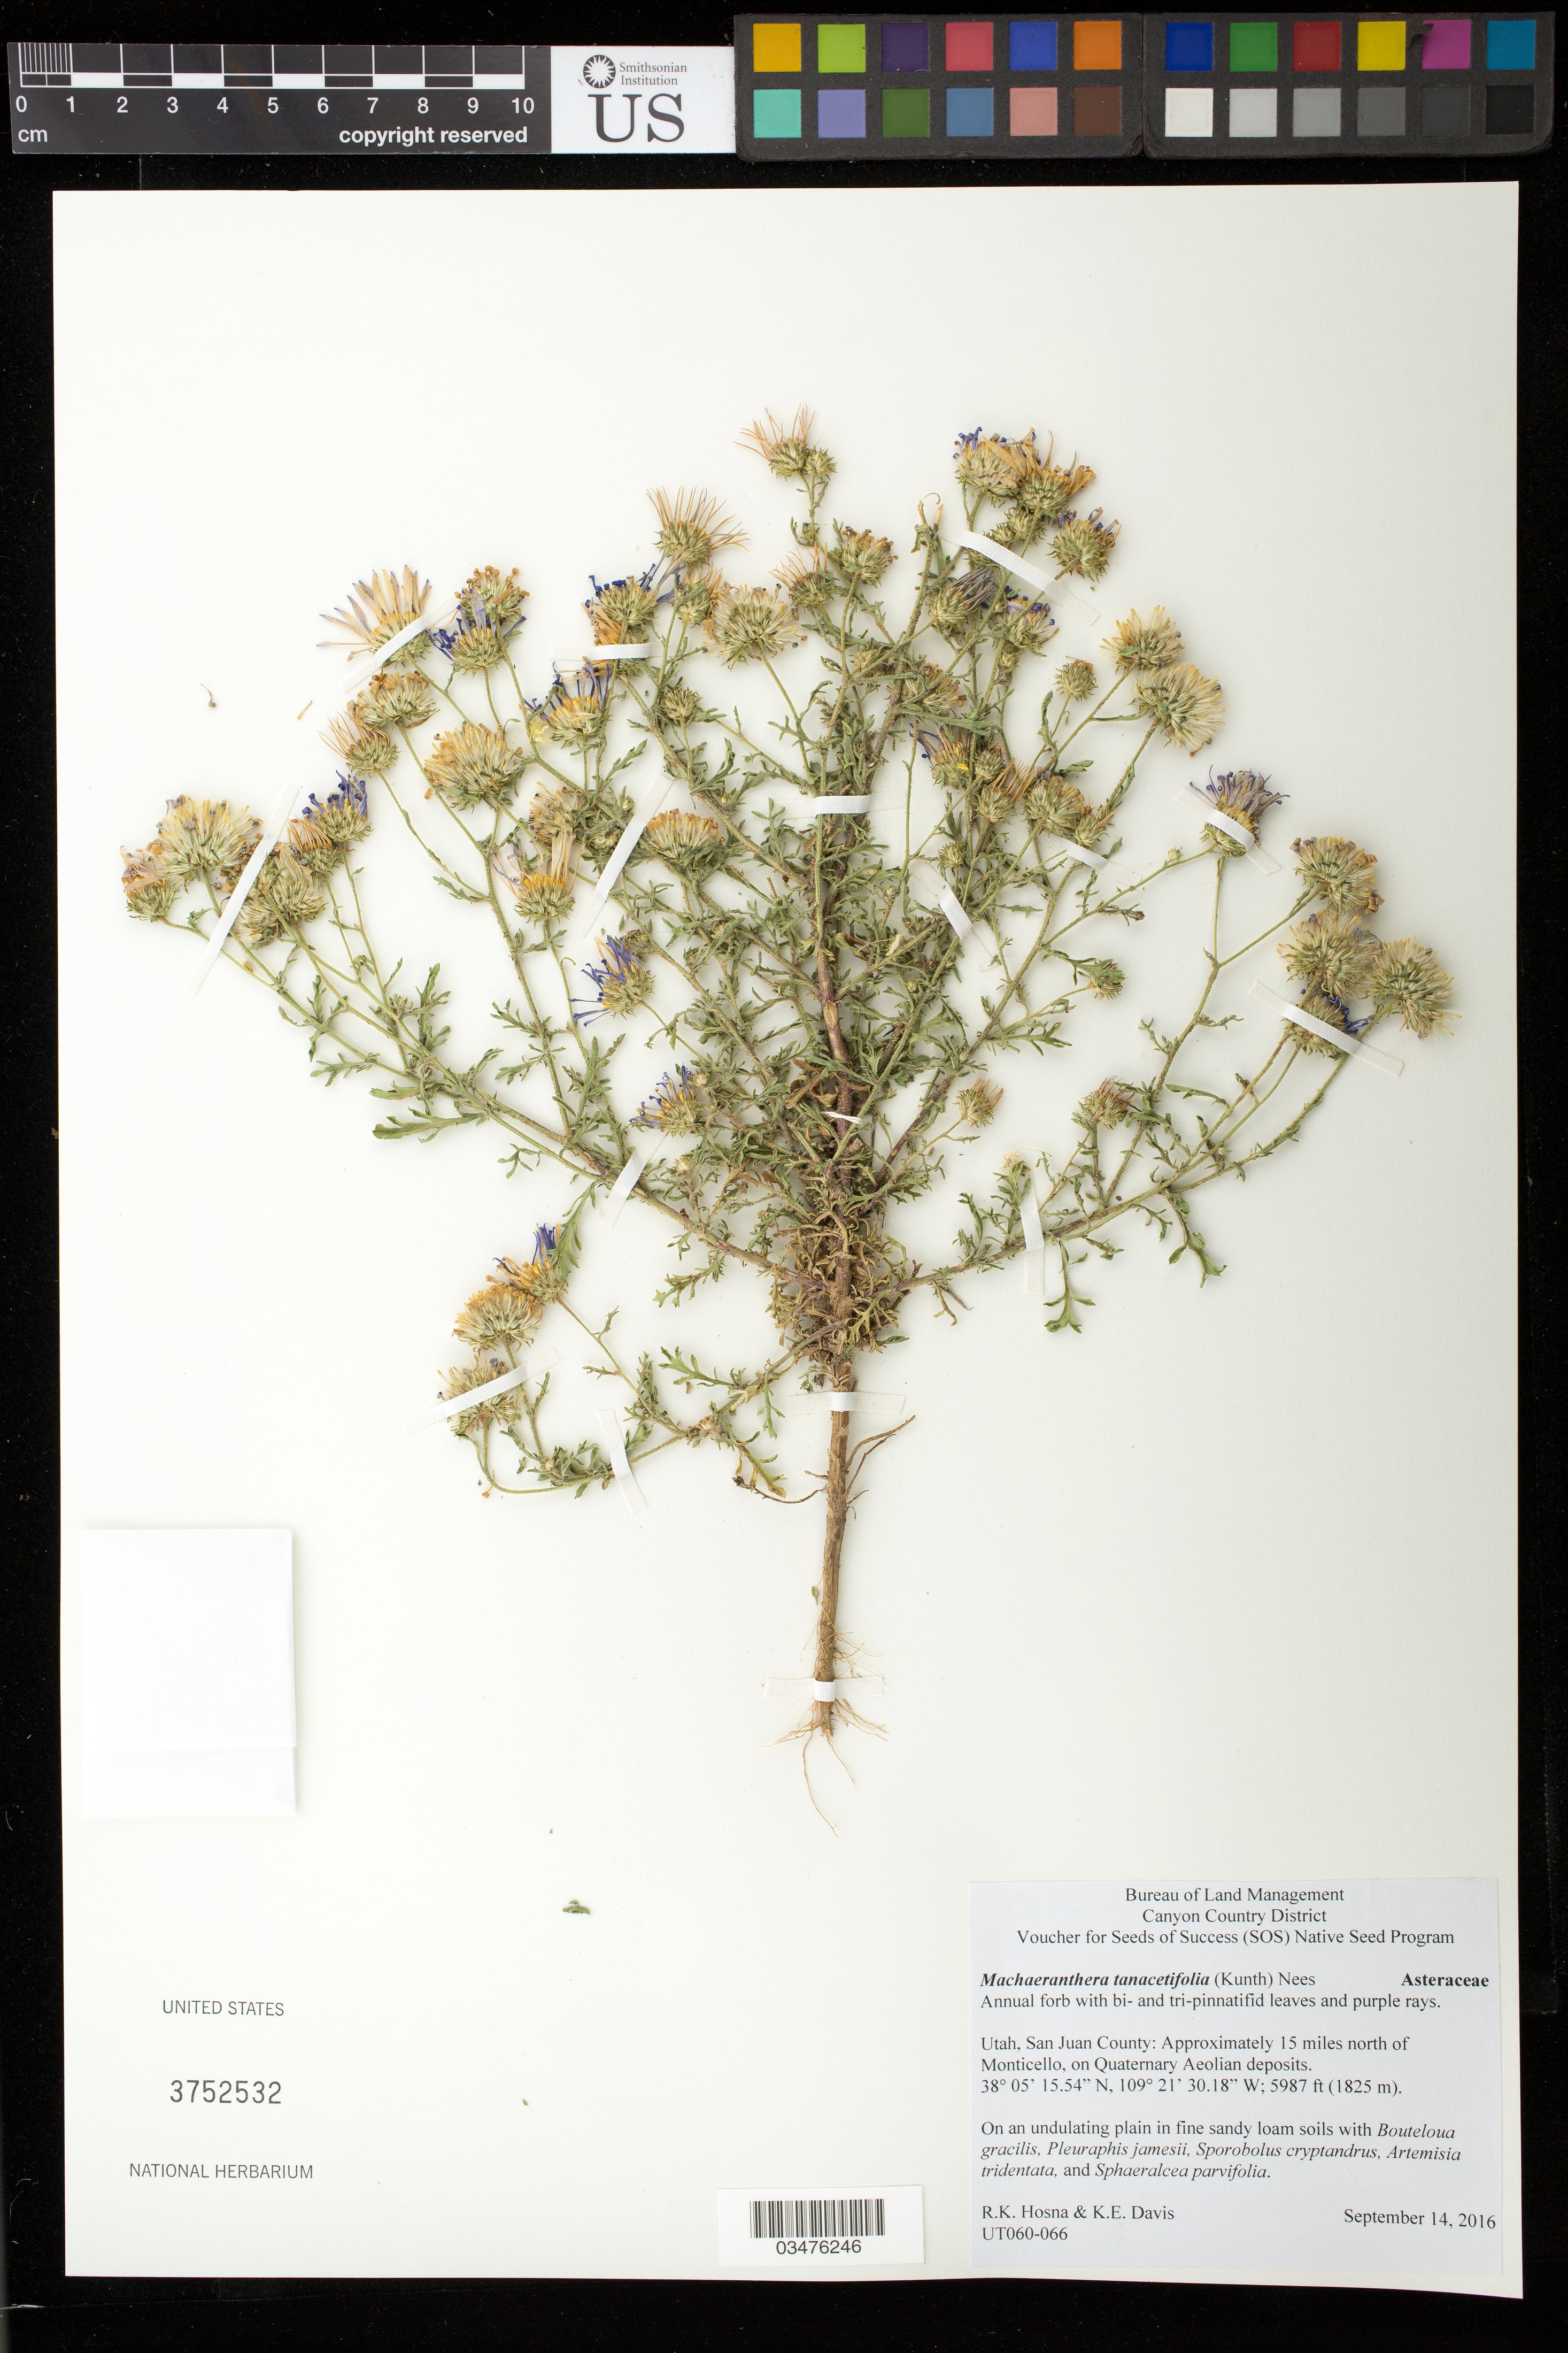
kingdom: Plantae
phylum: Tracheophyta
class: Magnoliopsida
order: Asterales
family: Asteraceae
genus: Machaeranthera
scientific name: Machaeranthera tanacetifolia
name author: (Kunth) Nees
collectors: R. Hosna & K. Davis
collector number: UT060-066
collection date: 2016-09-14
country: United States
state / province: Utah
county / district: San Juan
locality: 15 mi. N of Monticello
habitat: Quaternary Aeolian deposits, undulating plain in fine sandy loam soils.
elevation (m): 1825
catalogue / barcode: US 3752532